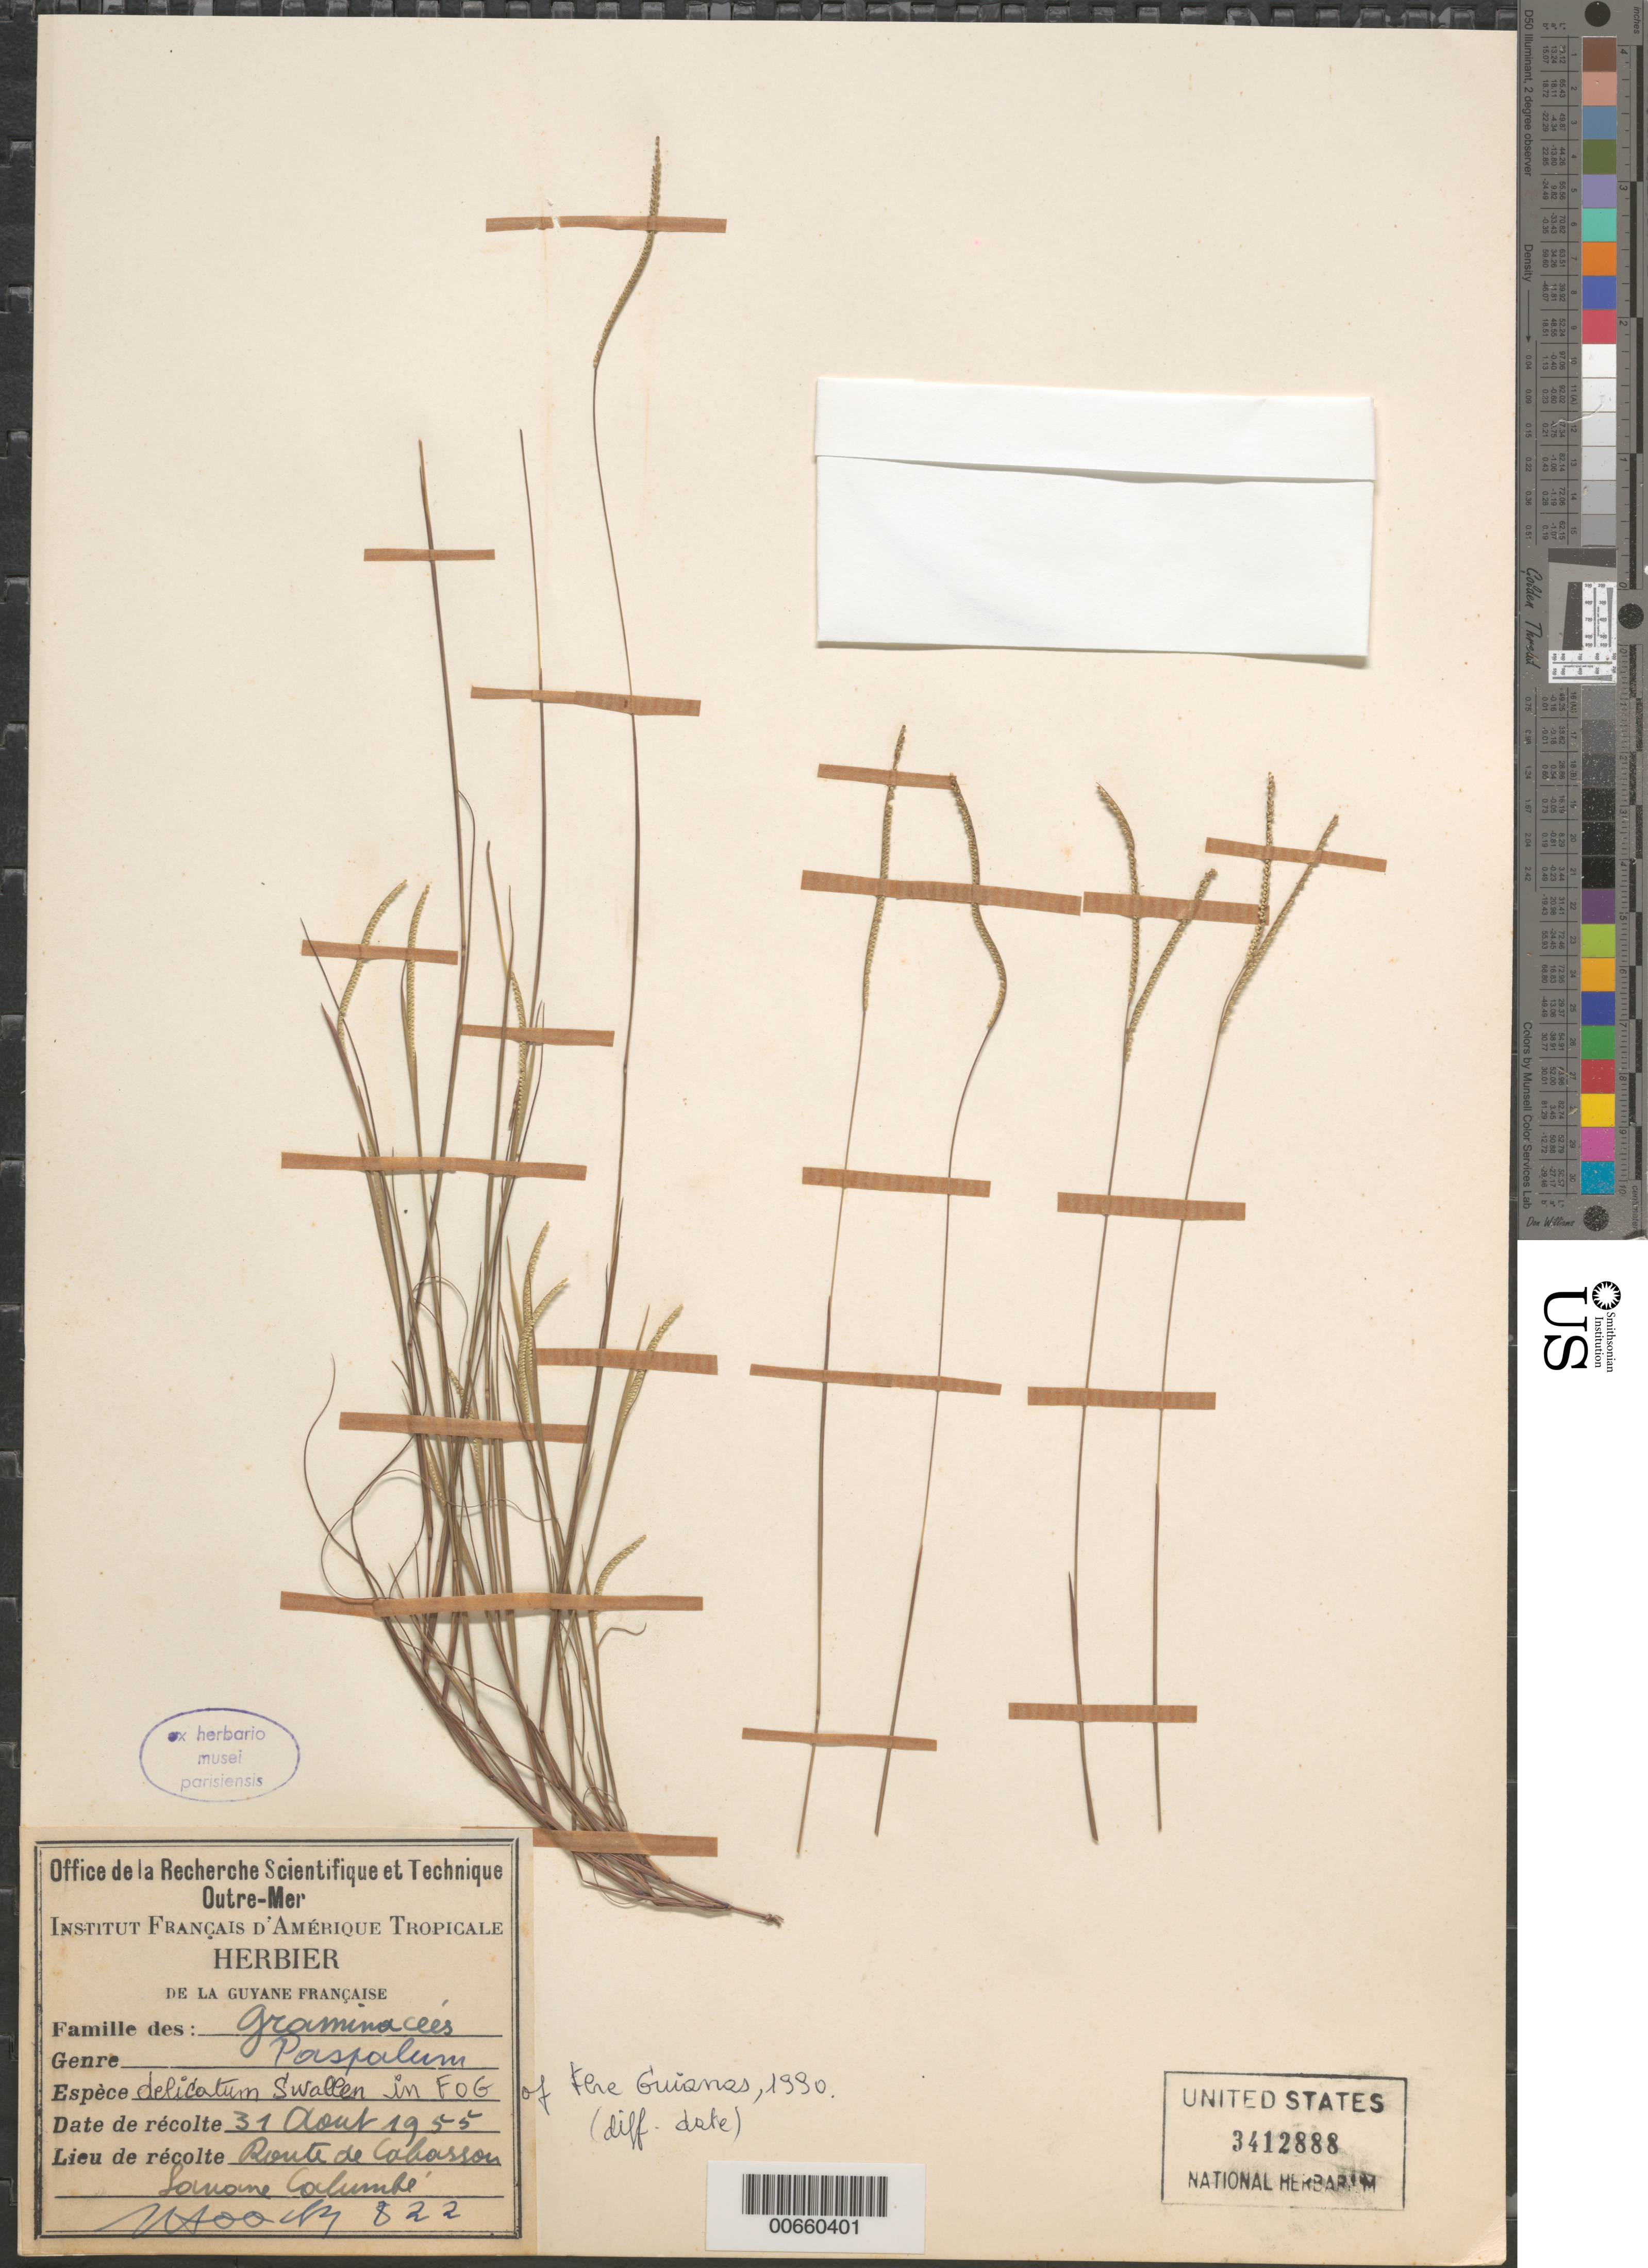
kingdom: Plantae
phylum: Tracheophyta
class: Liliopsida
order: Poales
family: Poaceae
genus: Paspalum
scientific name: Paspalum delicatum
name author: Swallen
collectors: J. Hoock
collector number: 822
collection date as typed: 31-Aug-55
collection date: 1955-08-31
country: French Guiana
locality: Route de Cabassou, Savane Columbé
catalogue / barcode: US 3412888